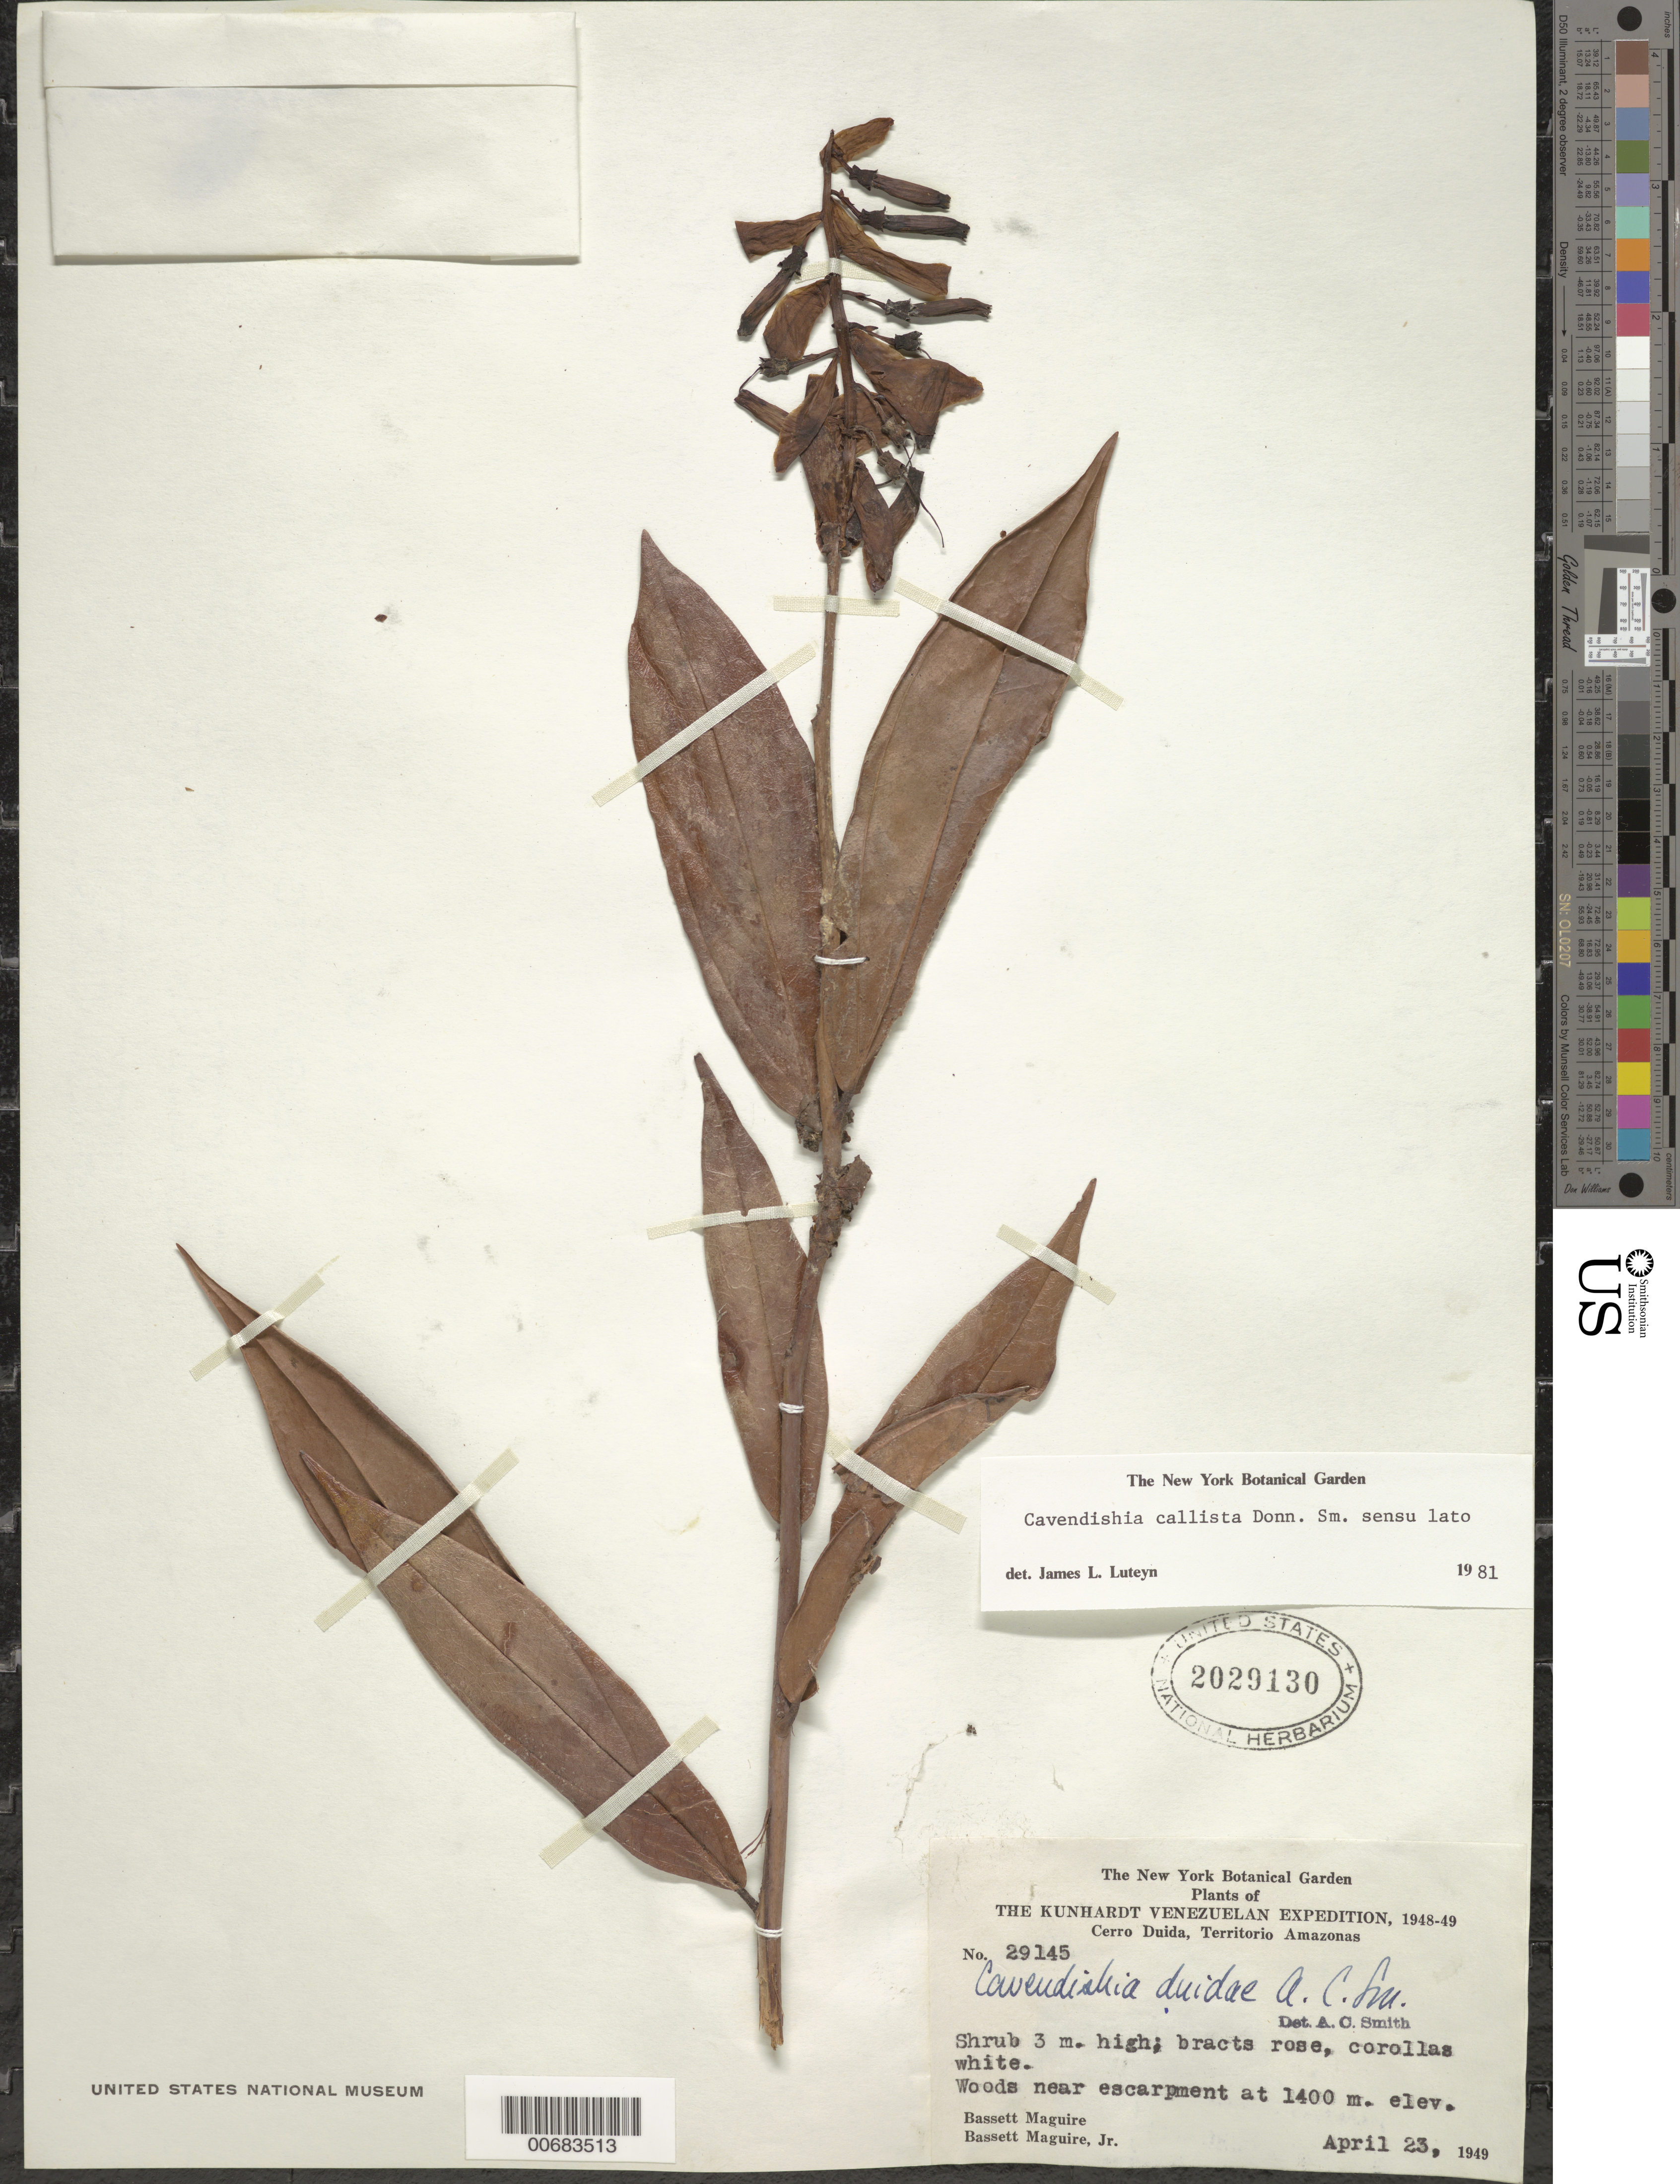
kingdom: Plantae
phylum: Tracheophyta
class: Magnoliopsida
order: Ericales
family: Ericaceae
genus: Cavendishia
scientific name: Cavendishia callista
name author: Donn. Sm.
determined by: Luteyn, J. L.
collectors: B. Maguire & B. Maguire Jr.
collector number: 29145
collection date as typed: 23-Apr-49 to 24-Apr-49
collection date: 1949-04-23/1949-04-24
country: Venezuela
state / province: Amazonas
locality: Cerro Duida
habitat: Woods near escarpment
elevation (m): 1400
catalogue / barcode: US 2029130